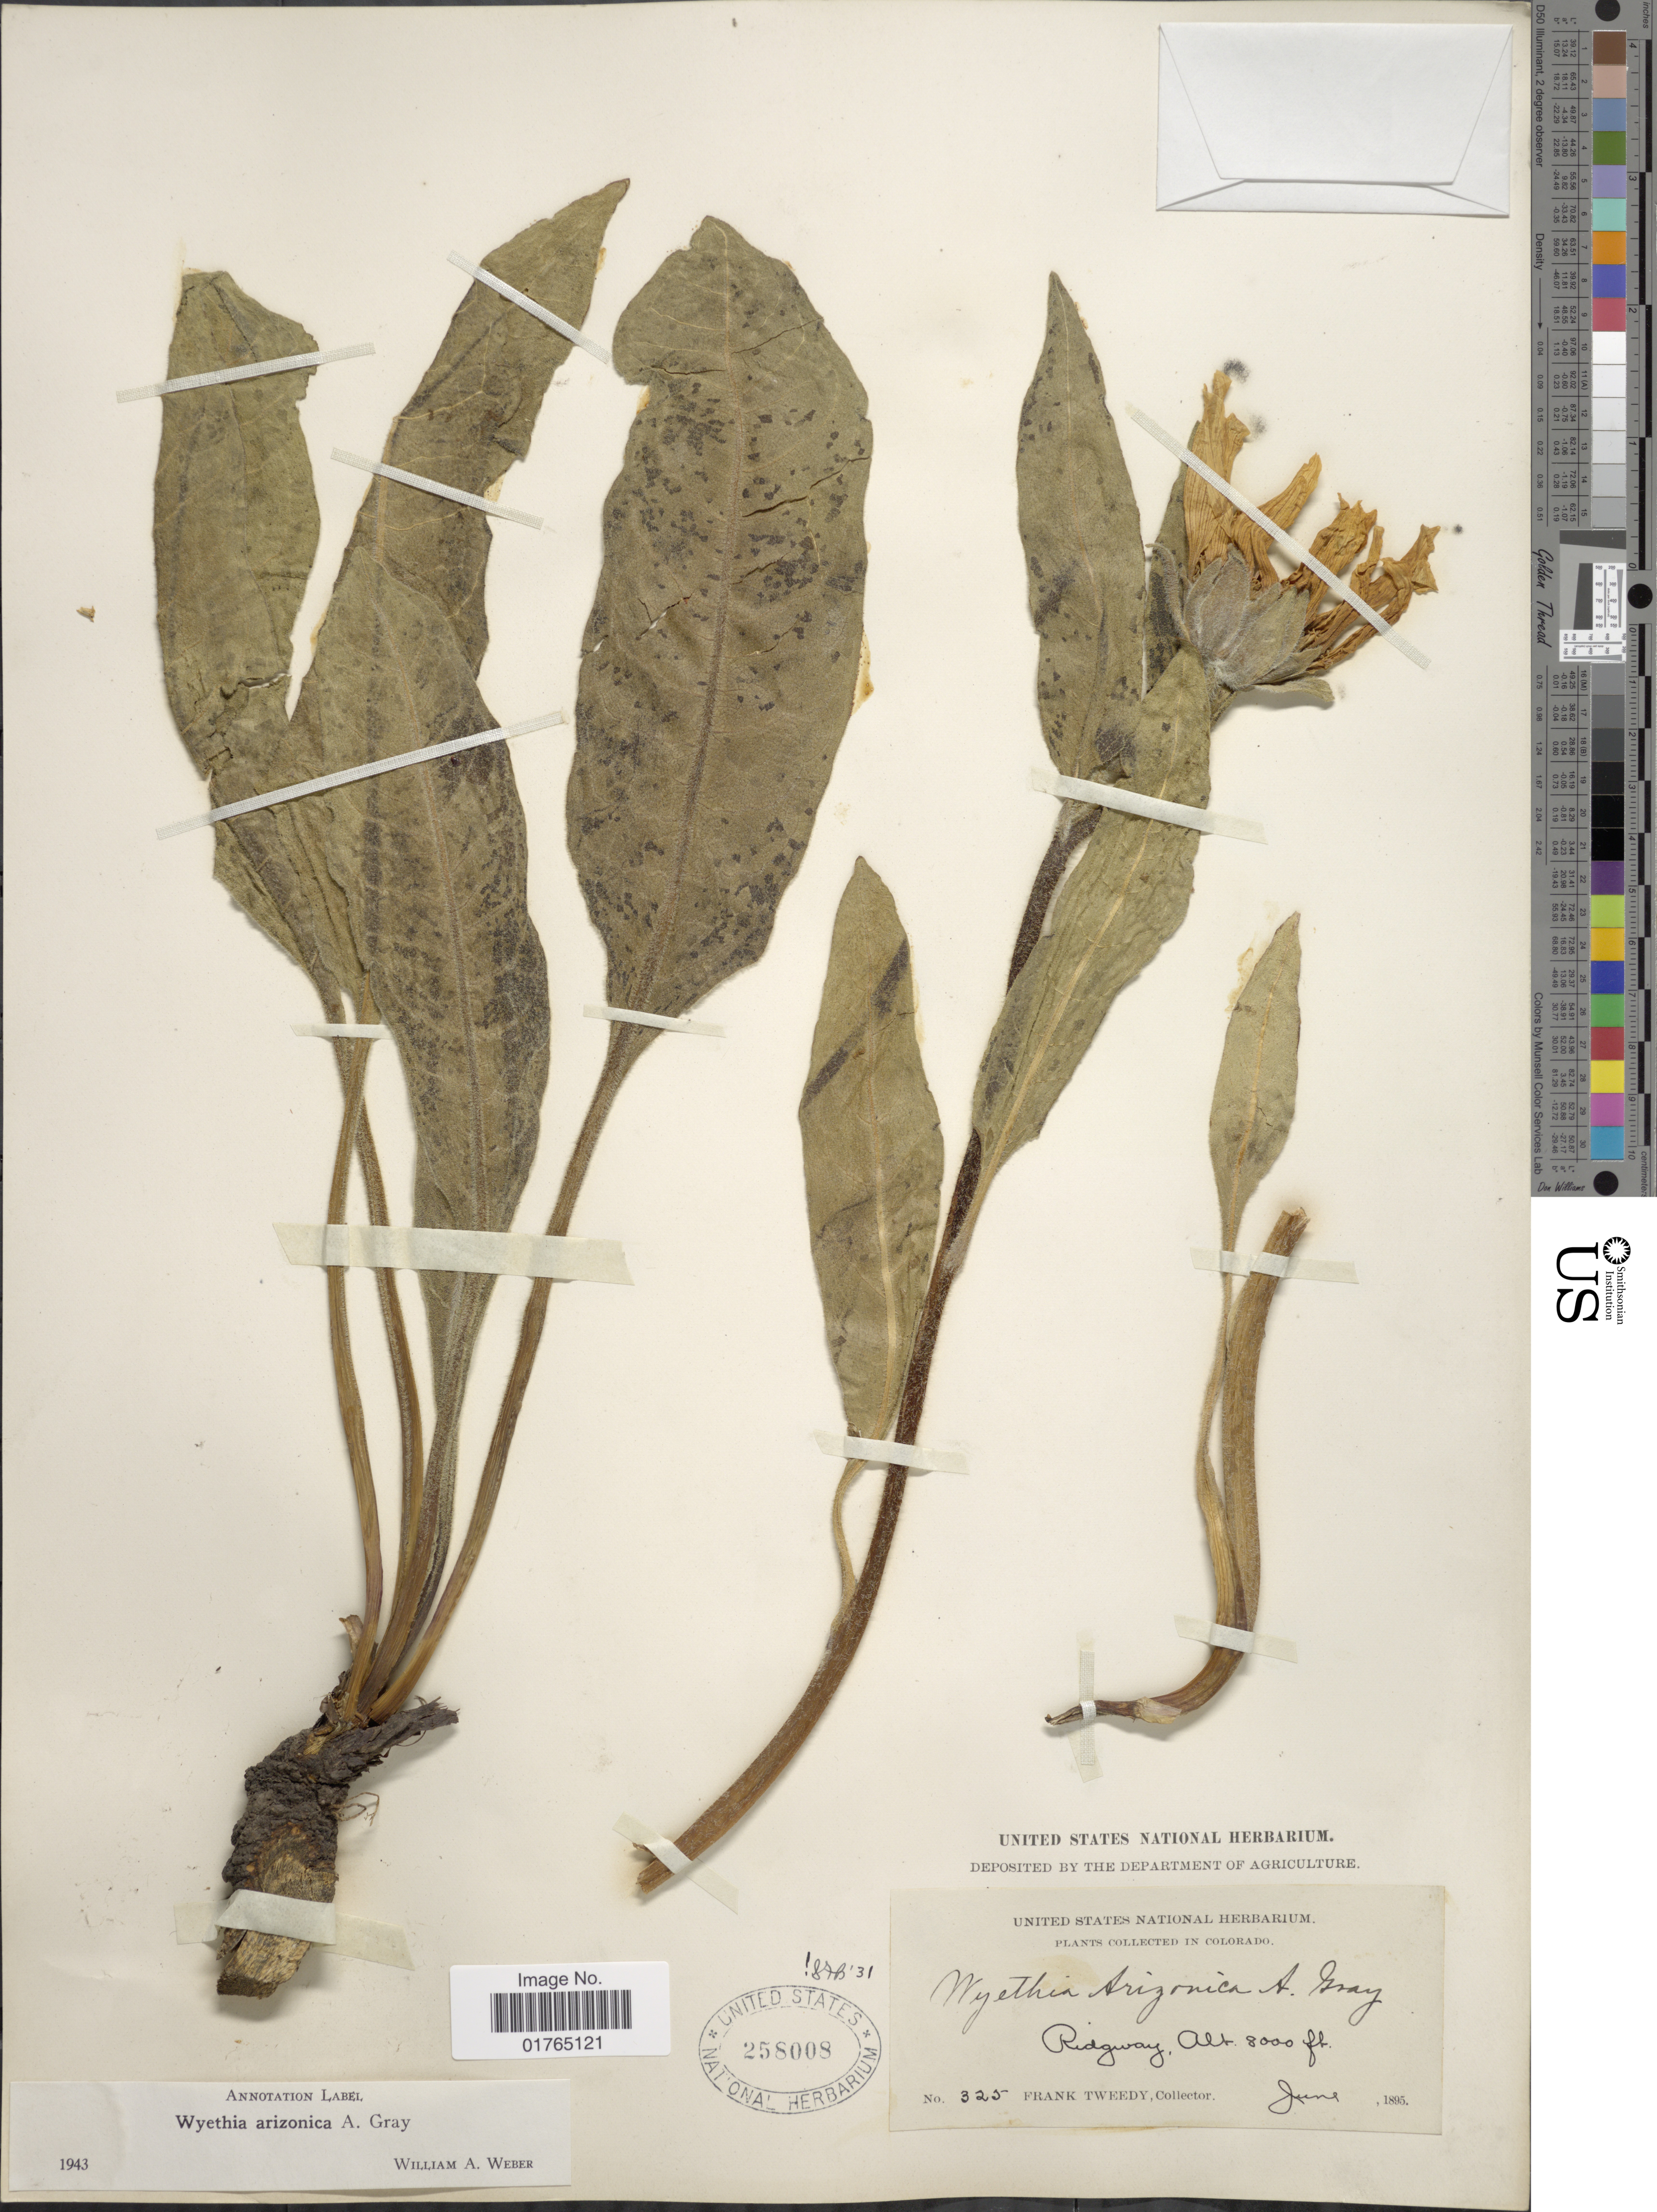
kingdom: Plantae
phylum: Tracheophyta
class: Magnoliopsida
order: Asterales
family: Asteraceae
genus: Wyethia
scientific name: Wyethia arizonica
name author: A. Gray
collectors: F. Tweedy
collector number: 325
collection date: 1895-06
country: United States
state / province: Colorado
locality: Ridgway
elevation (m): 2438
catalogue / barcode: US 258008